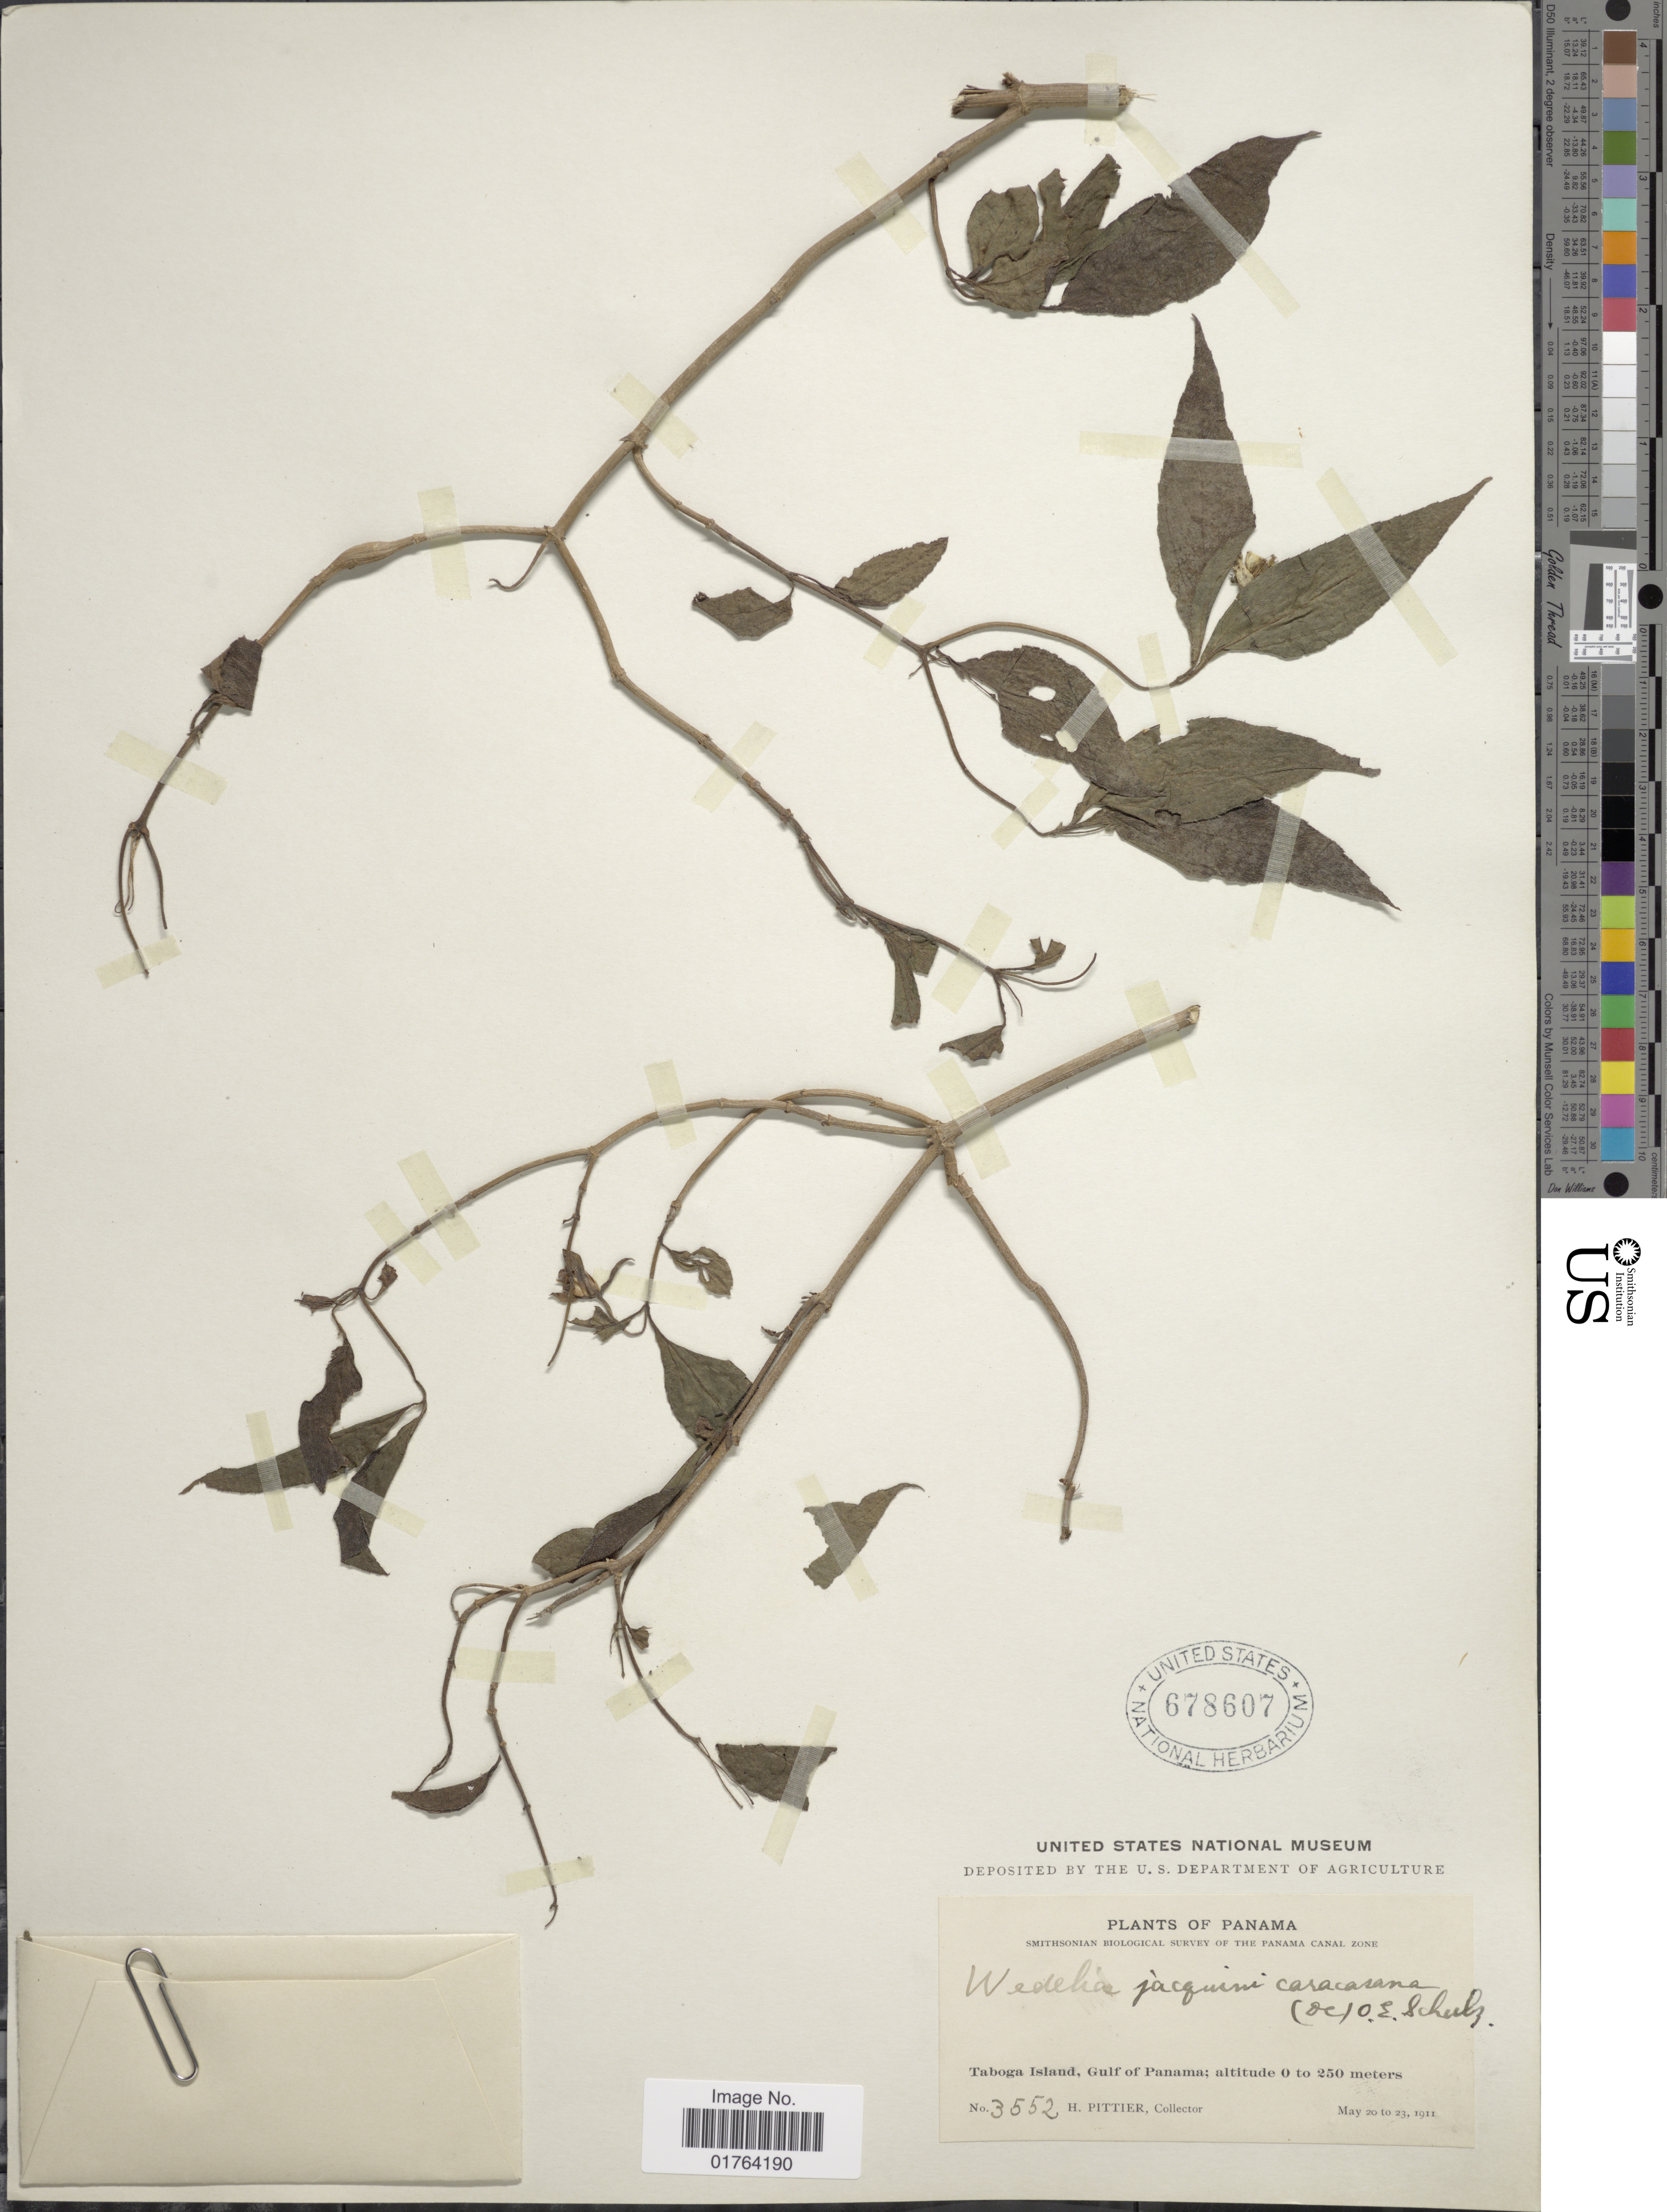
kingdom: Plantae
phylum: Tracheophyta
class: Magnoliopsida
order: Asterales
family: Asteraceae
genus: Wedelia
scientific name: Wedelia calycina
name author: Rich.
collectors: H. F. Pittier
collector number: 3552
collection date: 1911-05-20/1911-05-23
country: Panama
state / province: Panamá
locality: Gulf of Panama. The Panama Canal Zone. Taboga Island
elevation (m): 0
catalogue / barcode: US 678607